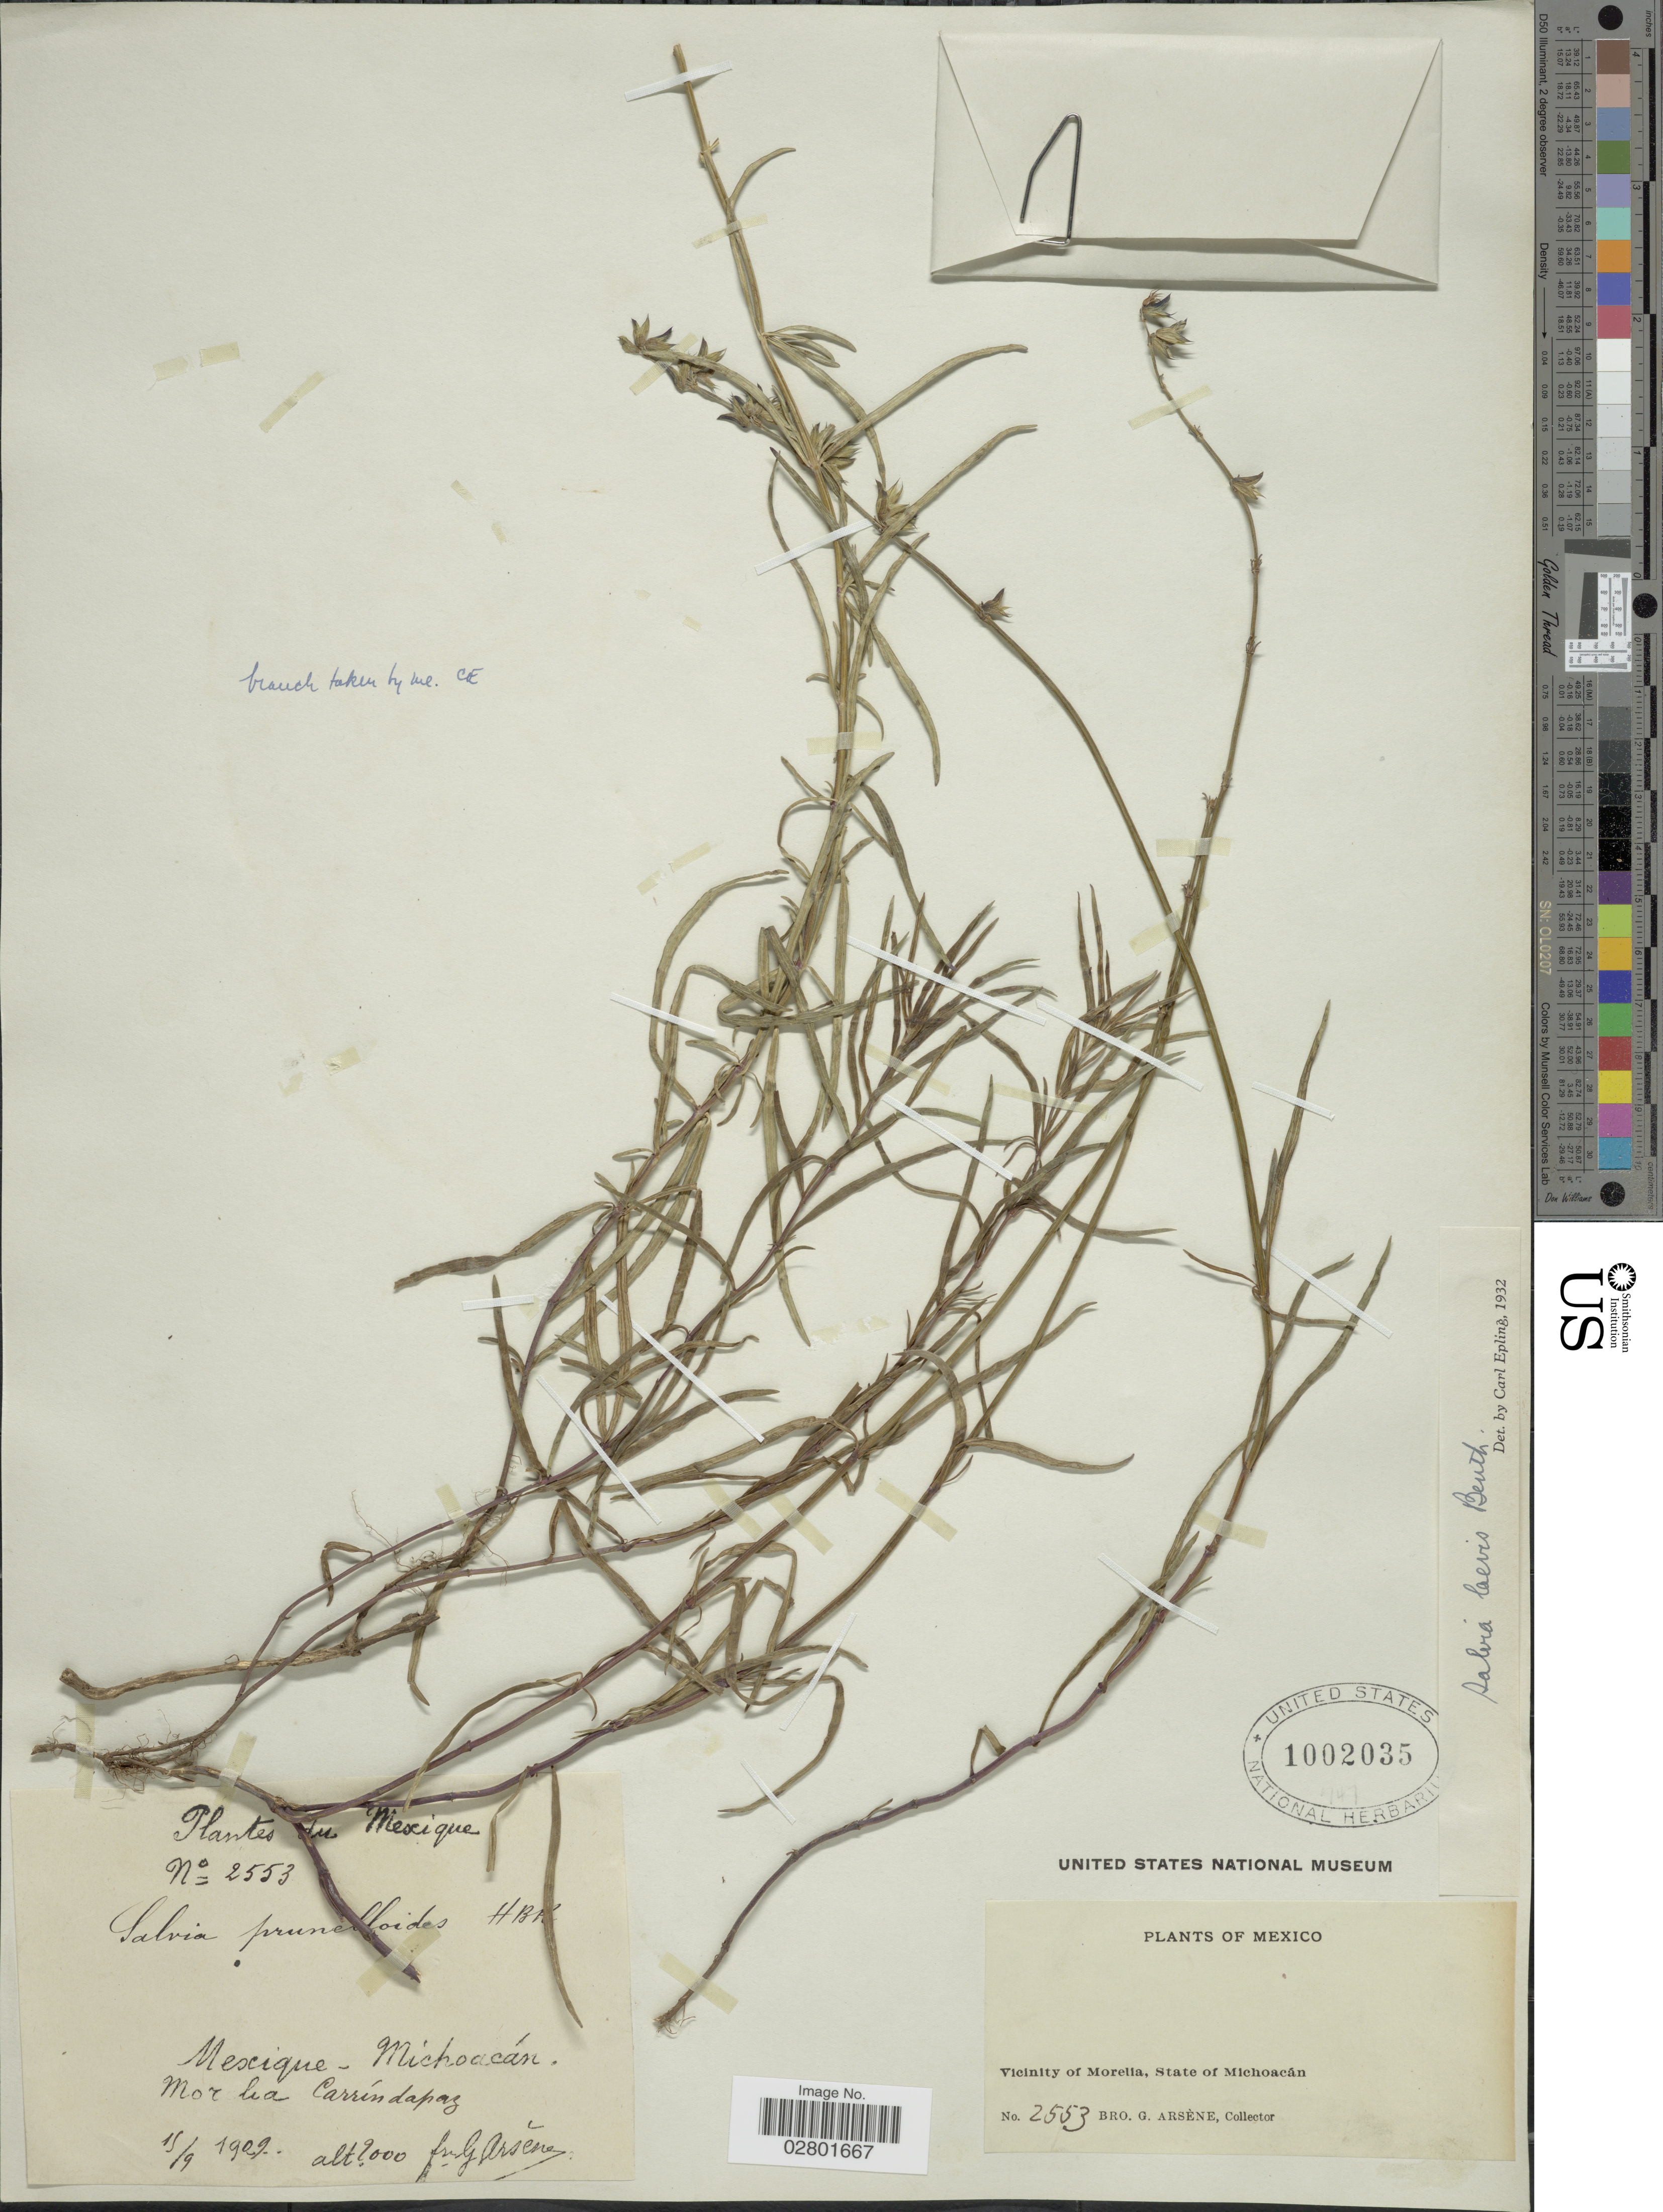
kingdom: Plantae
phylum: Tracheophyta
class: Magnoliopsida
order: Lamiales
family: Lamiaceae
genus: Salvia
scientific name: Salvia laevis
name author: Benth.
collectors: Bro. G. Arsène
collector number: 2553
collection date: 1909-09-15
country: Mexico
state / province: Michoacán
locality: Vicinity of Morelia, Morelia Carríndapaz.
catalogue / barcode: US 1002035